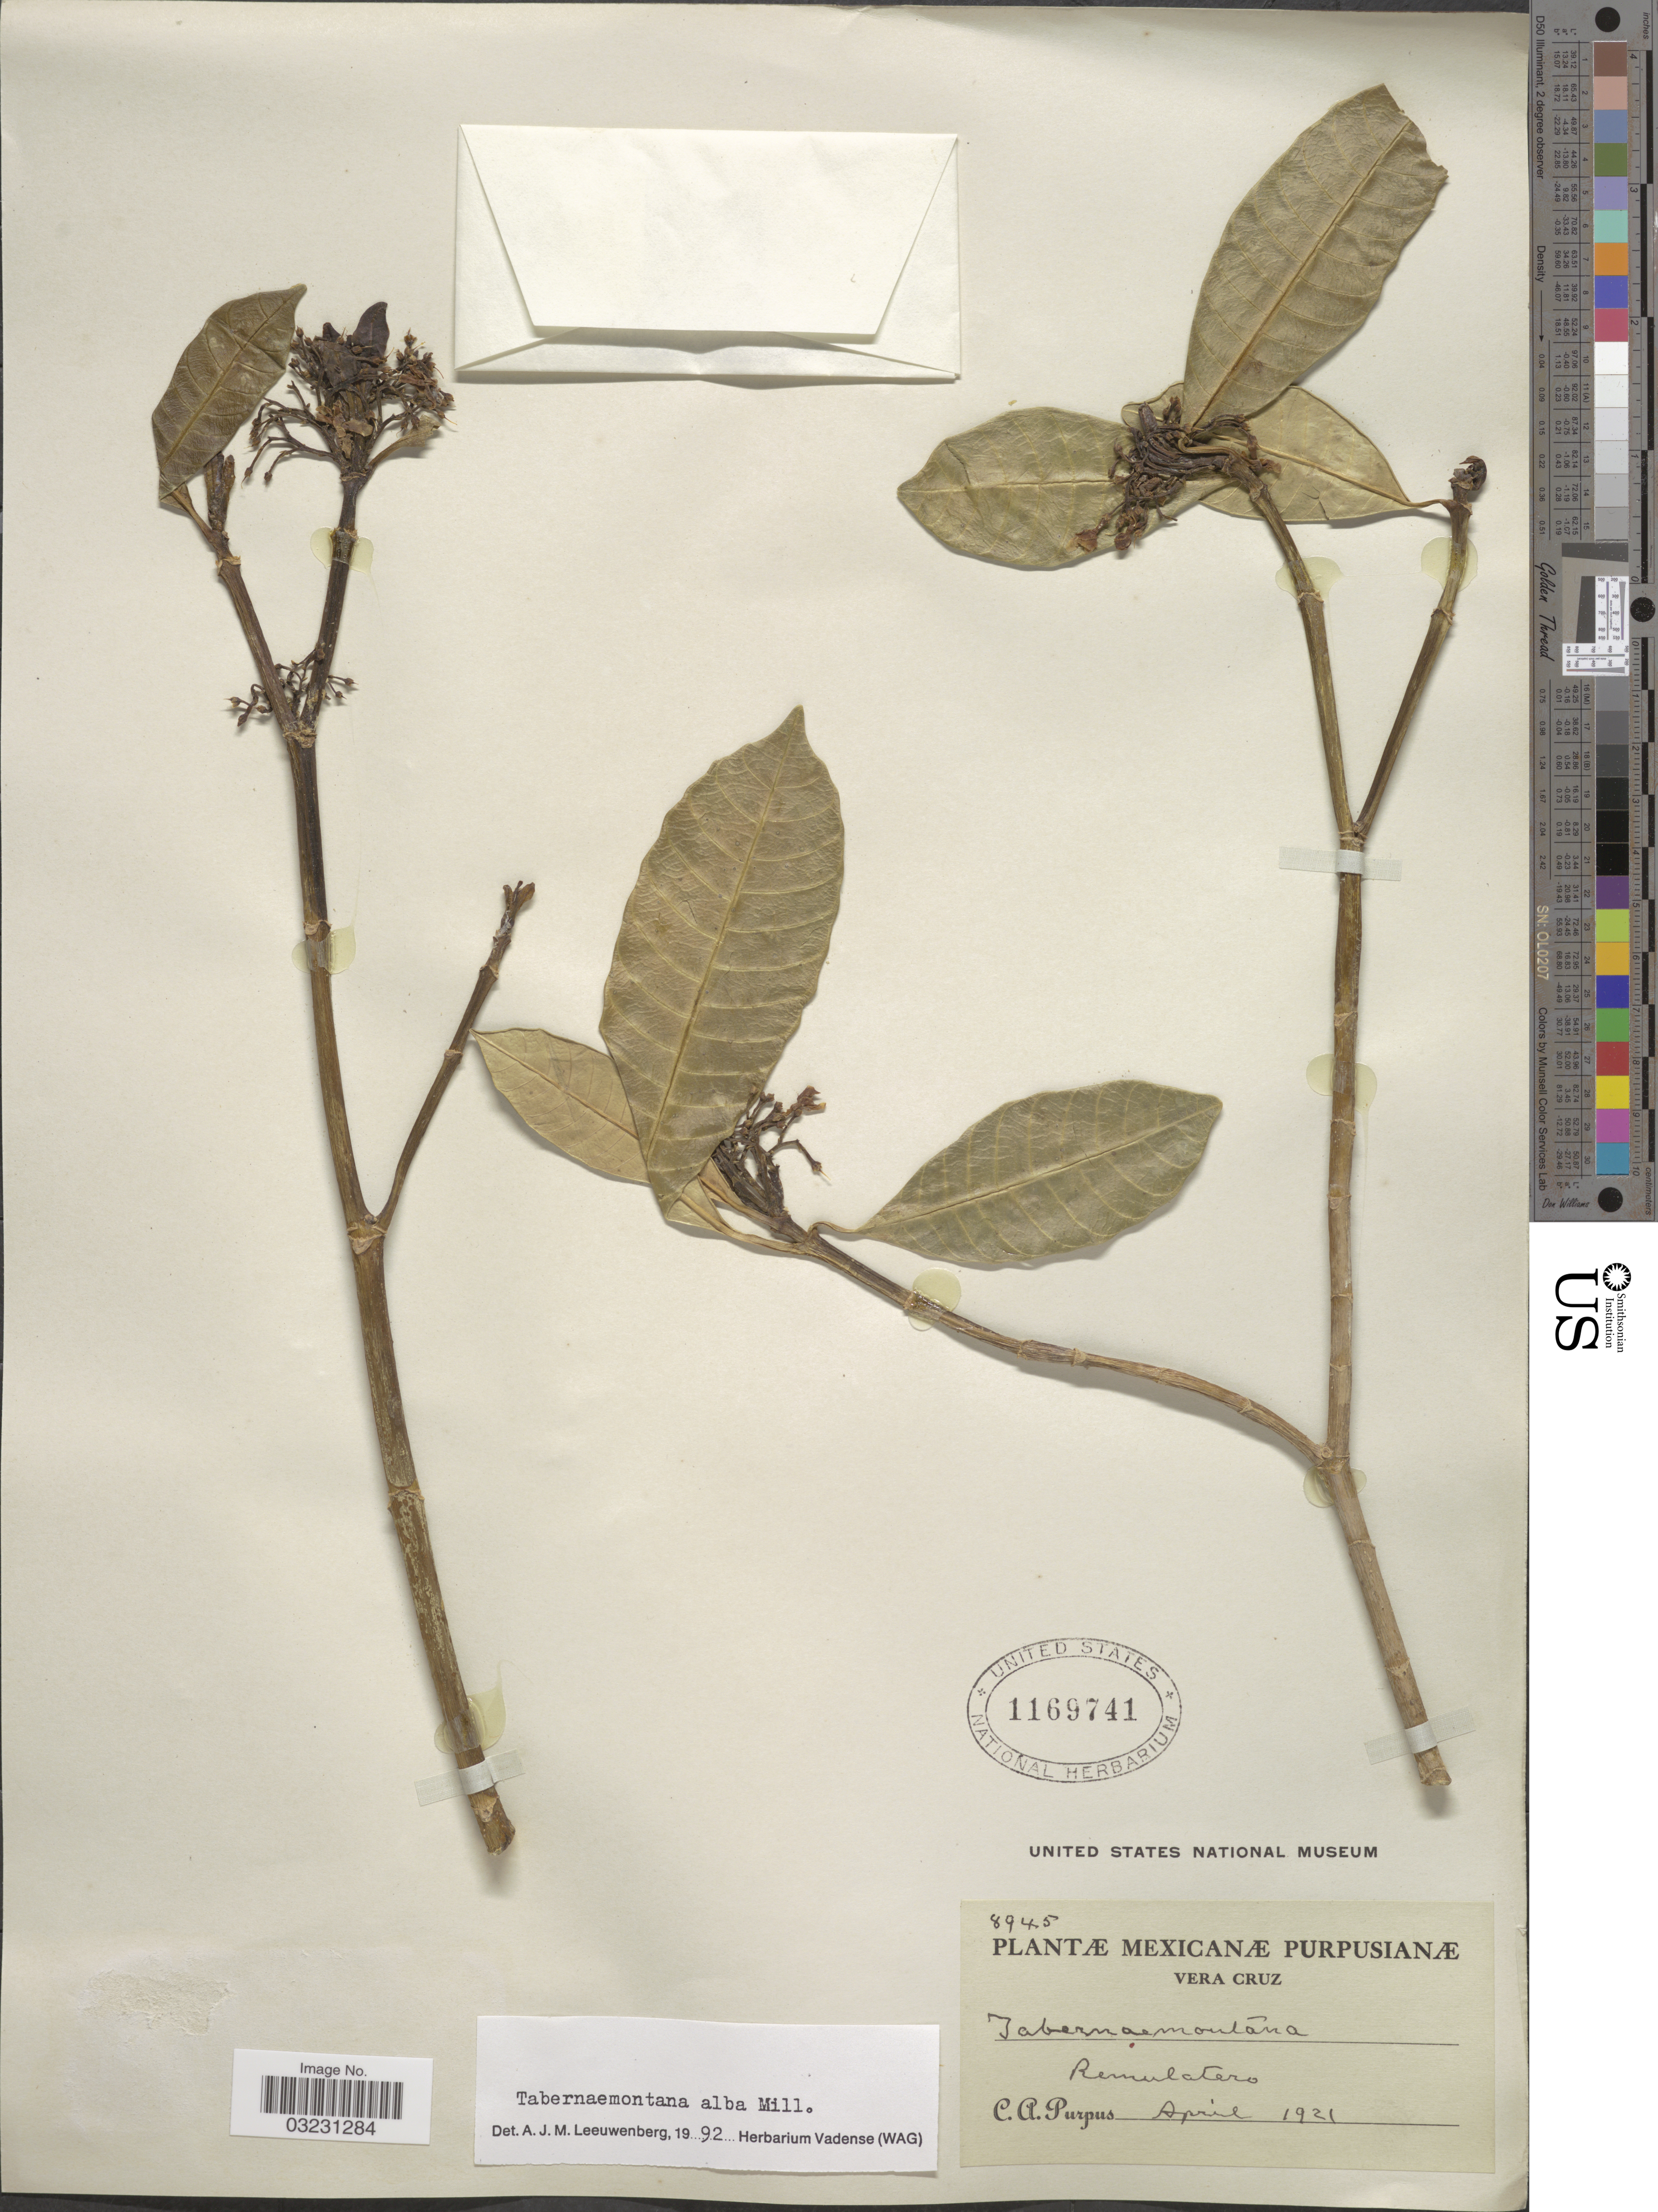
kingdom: Plantae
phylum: Tracheophyta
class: Magnoliopsida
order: Gentianales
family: Apocynaceae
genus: Tabernaemontana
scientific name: Tabernaemontana alba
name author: Mill.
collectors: C. A. Purpus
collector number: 8945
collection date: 1921-04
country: Mexico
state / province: Veracruz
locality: Vera Cruz, Remulatero.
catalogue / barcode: US 1169741